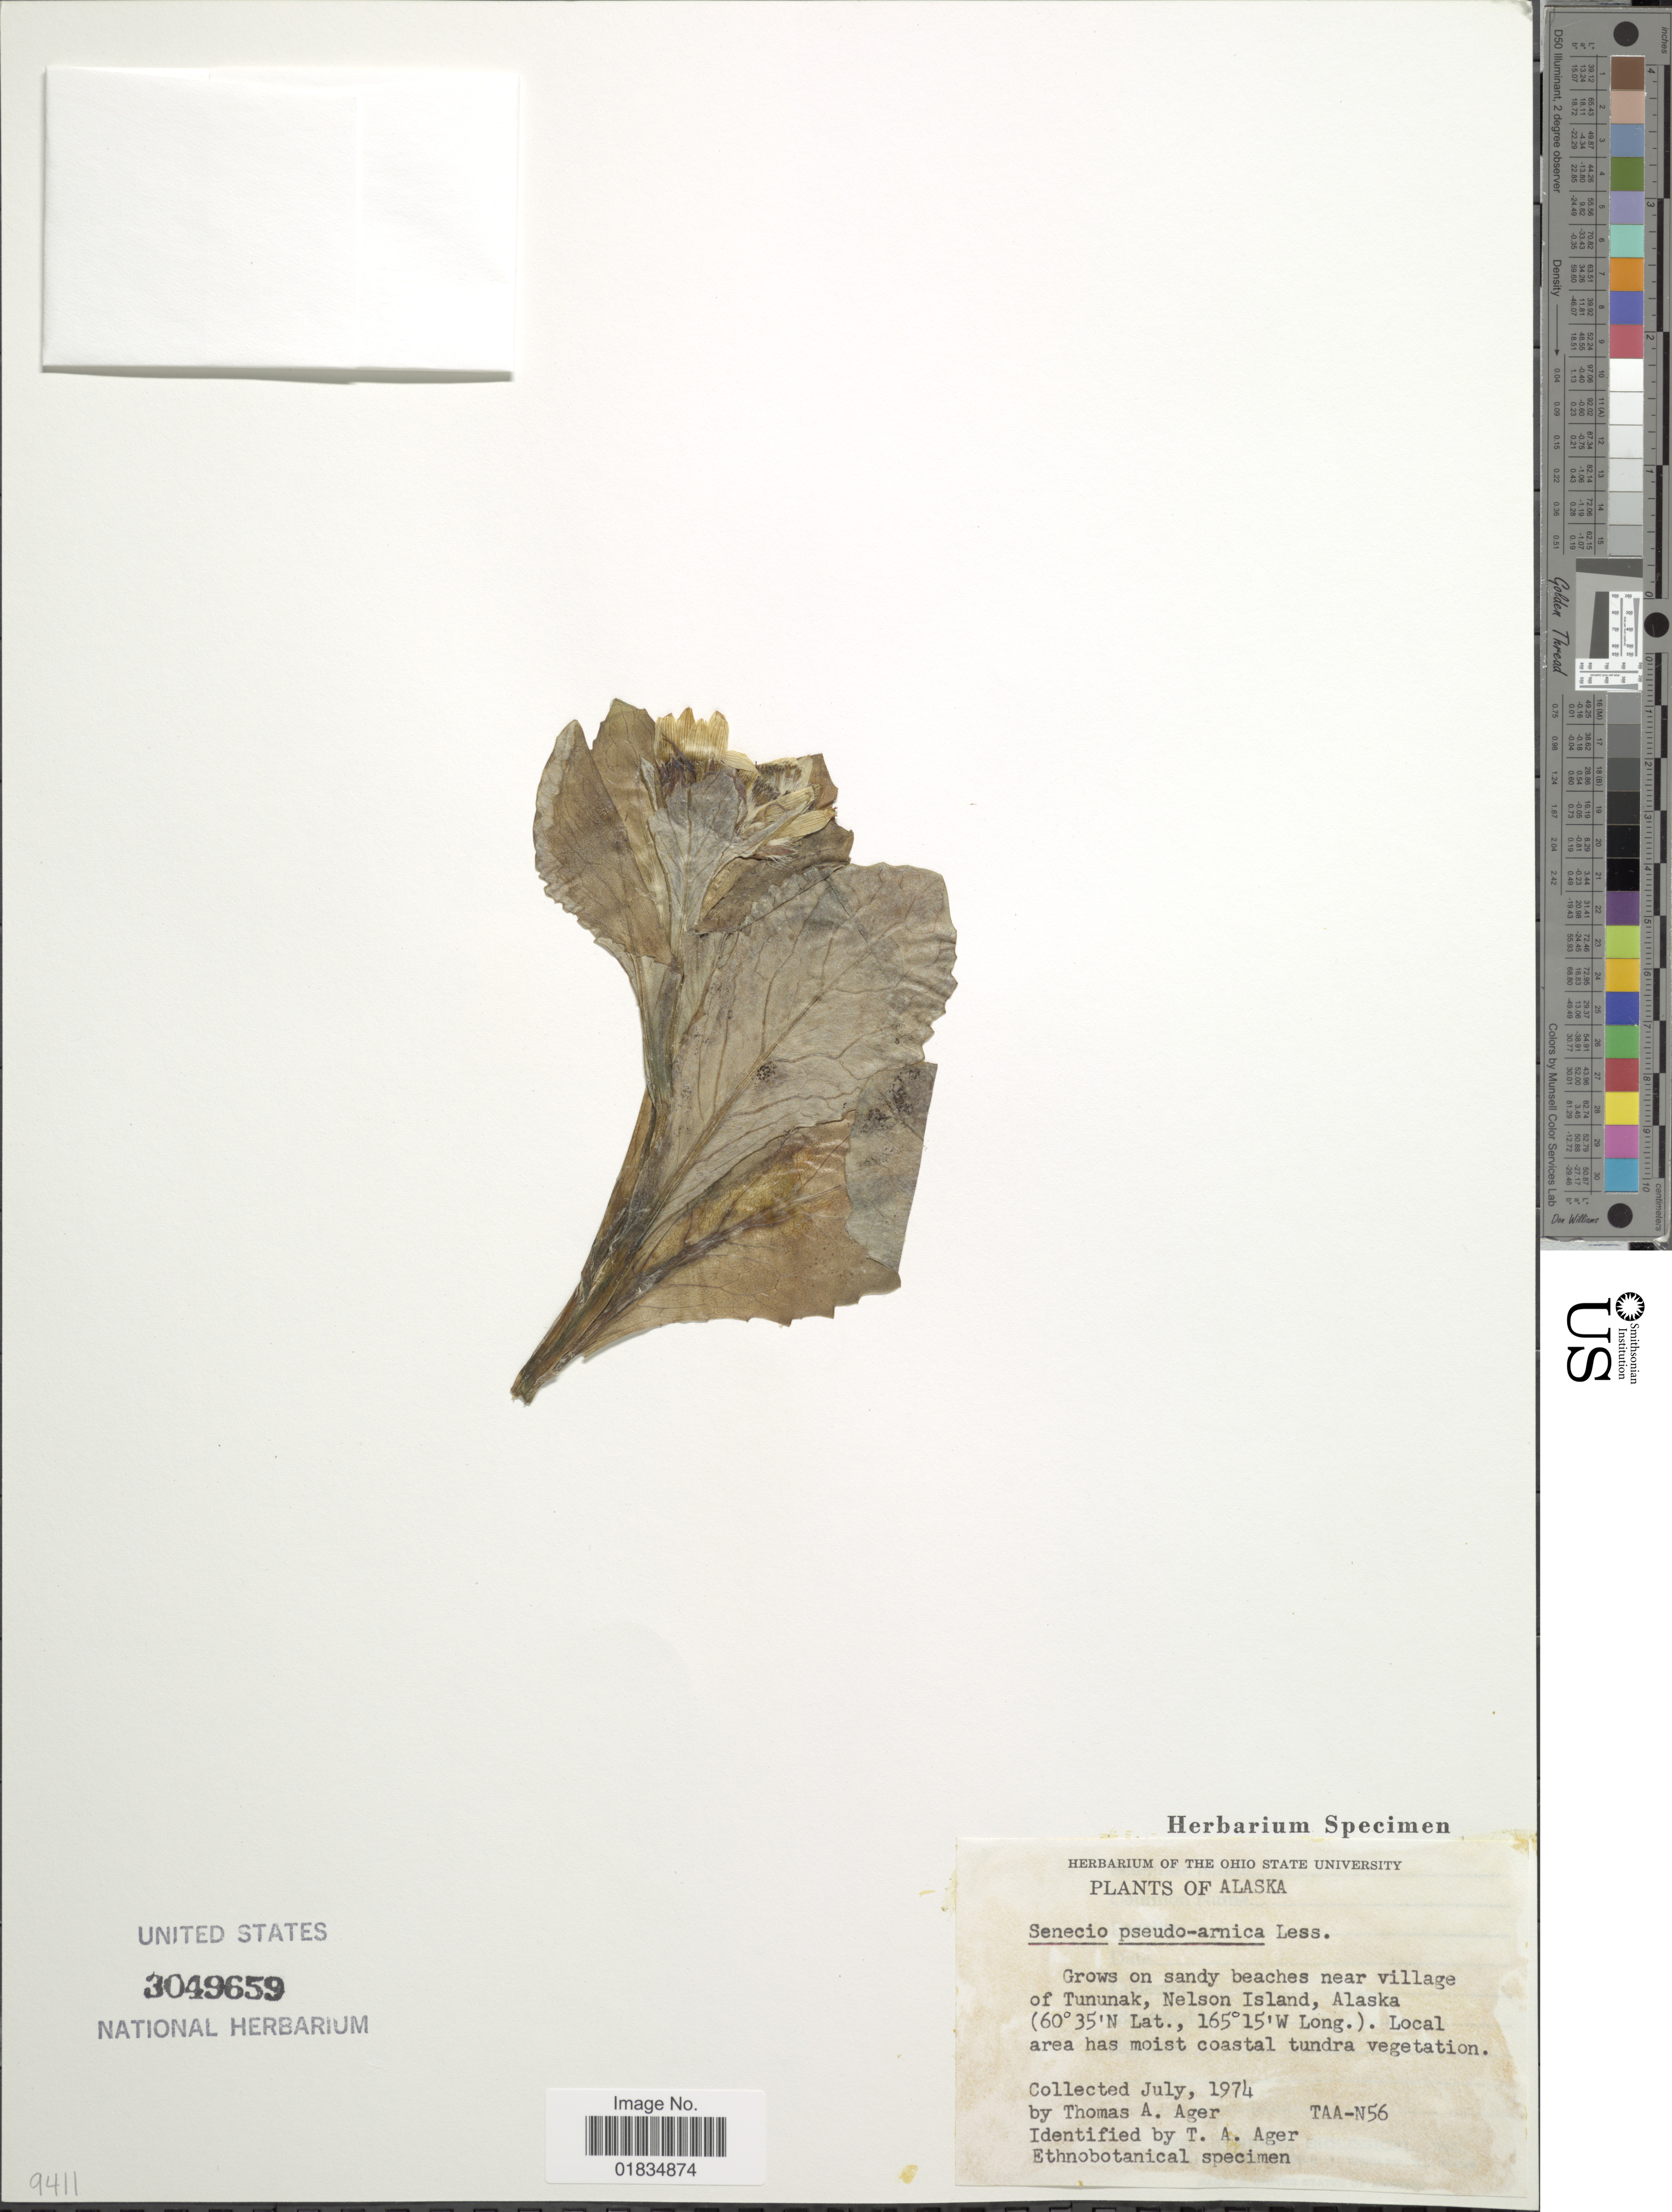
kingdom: Plantae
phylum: Tracheophyta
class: Magnoliopsida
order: Asterales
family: Asteraceae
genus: Senecio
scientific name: Senecio pseudoarnica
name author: Less.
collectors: T. A. Ager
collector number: TAA-N56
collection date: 1974-07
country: United States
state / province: Alaska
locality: Near village of Tununak, Nelson Island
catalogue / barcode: US 3049659